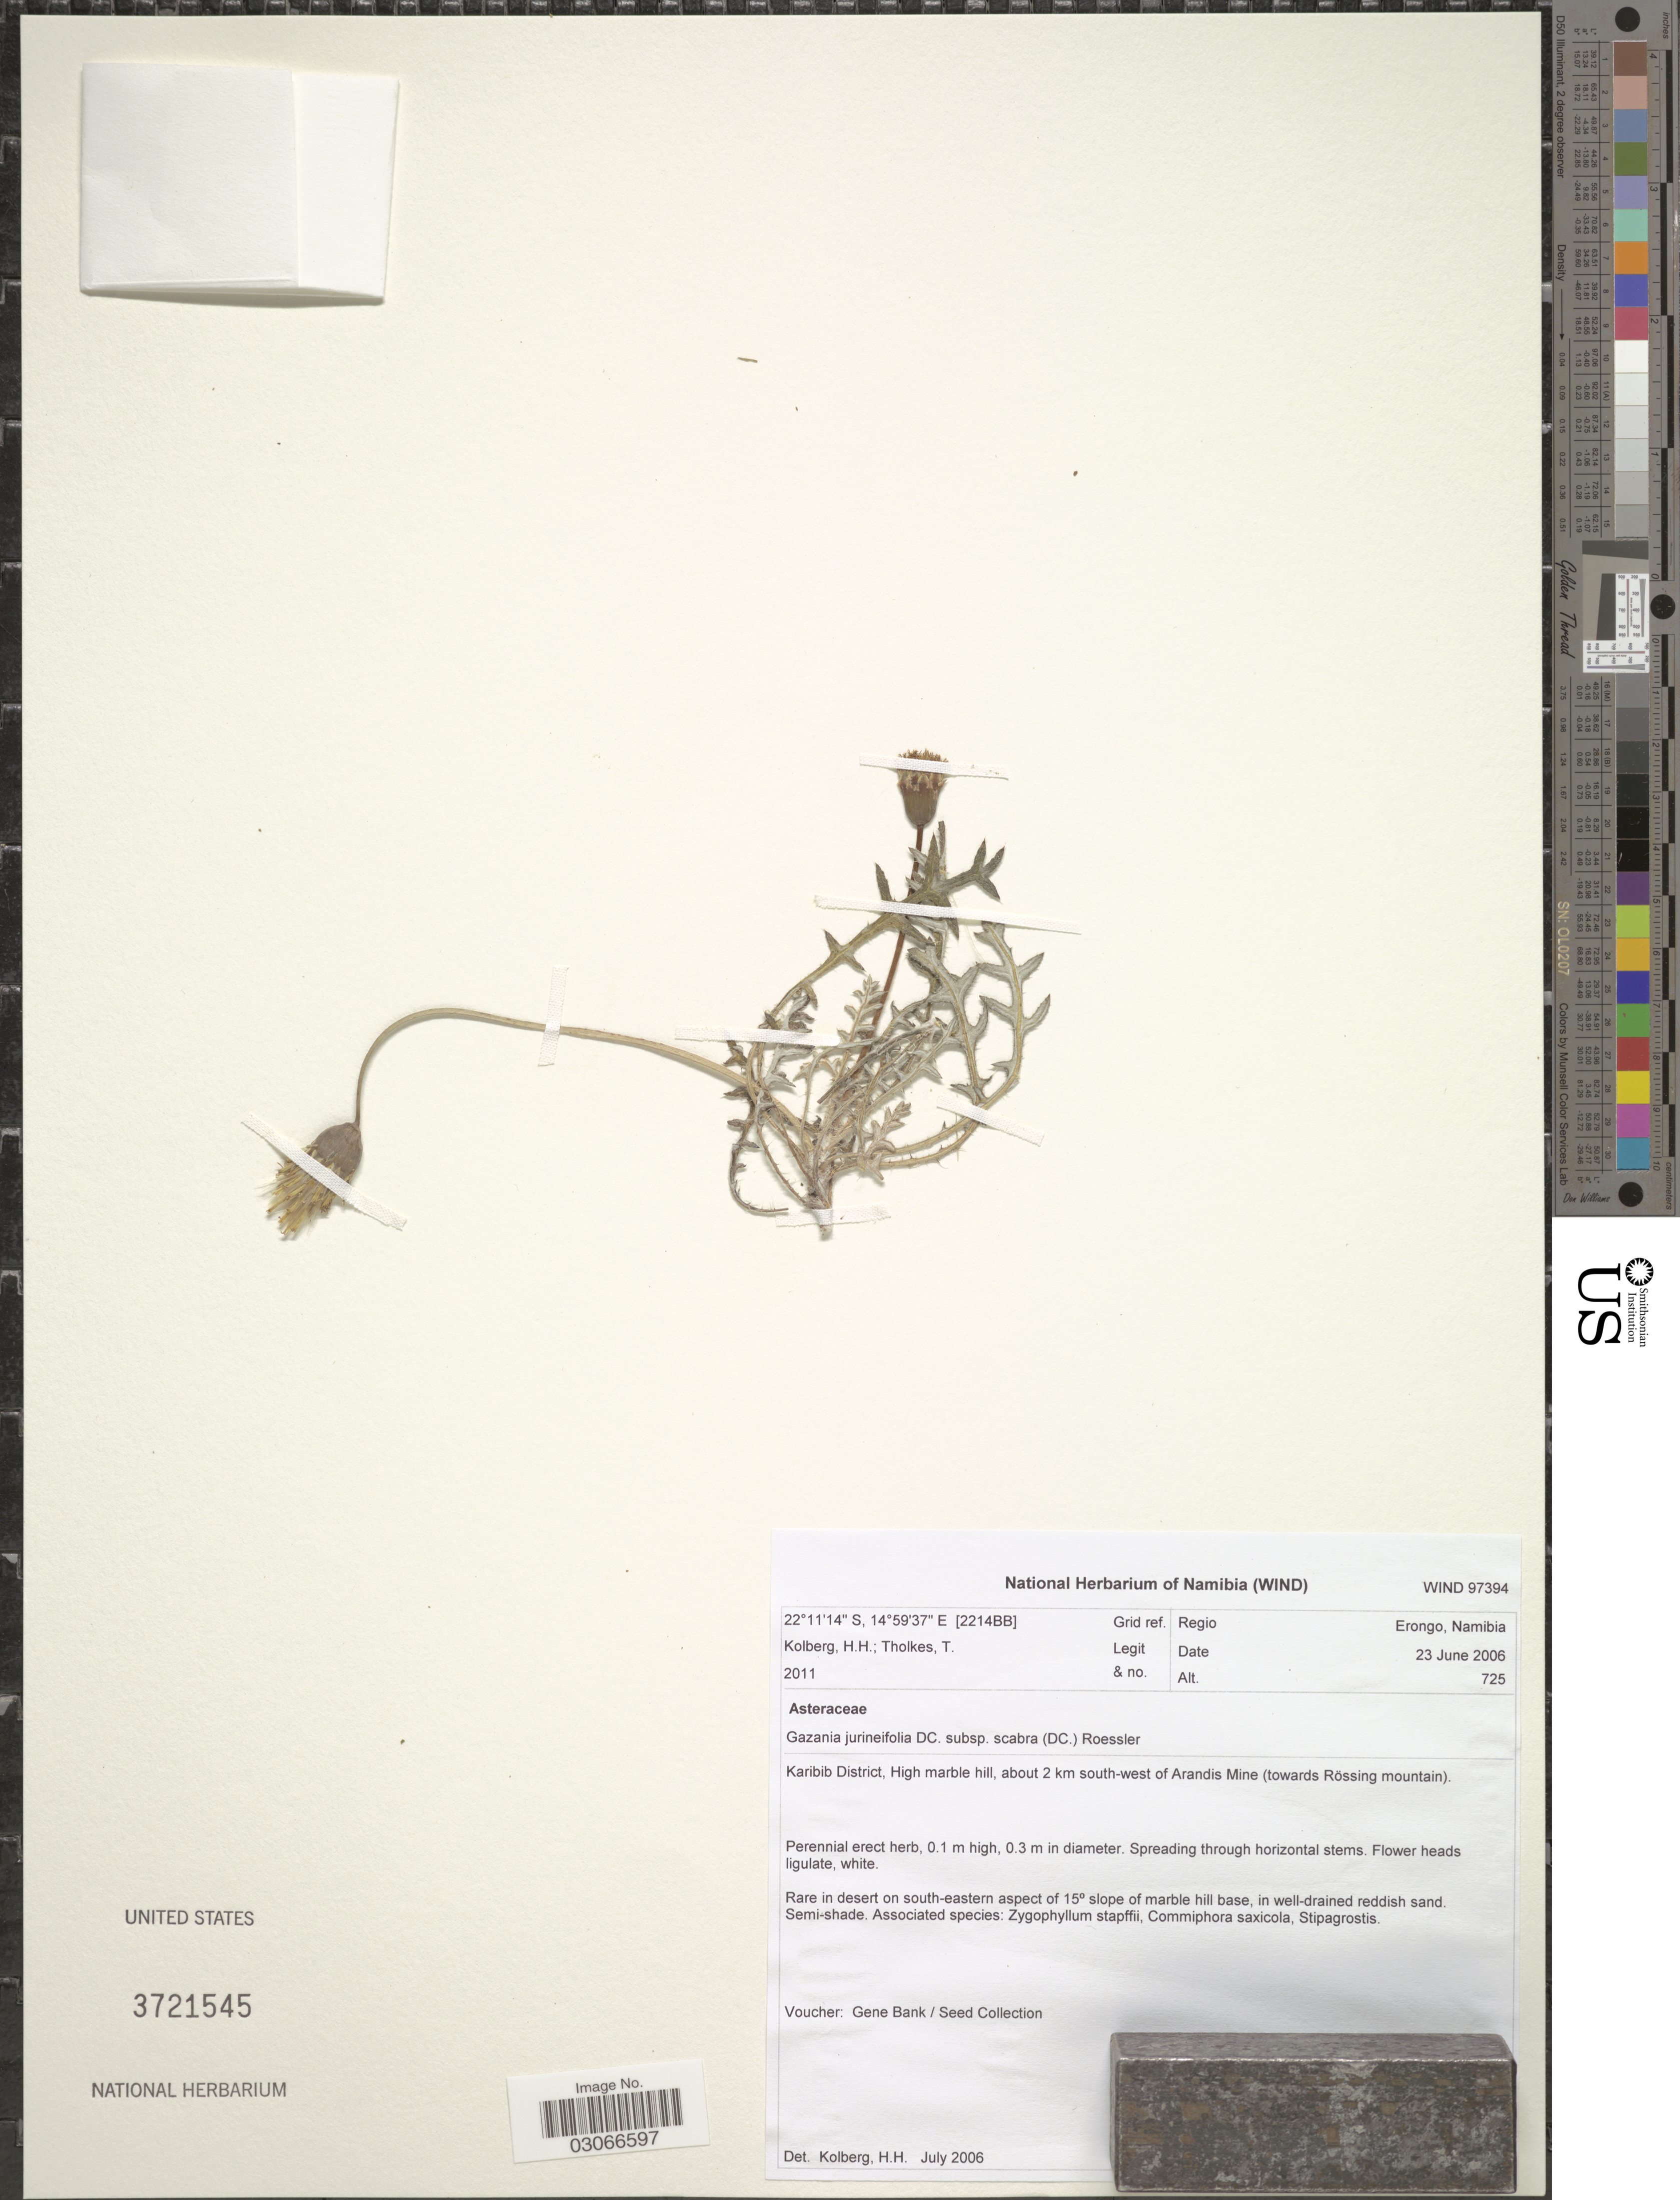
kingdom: Plantae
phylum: Tracheophyta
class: Magnoliopsida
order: Asterales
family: Asteraceae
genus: Gazania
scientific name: Gazania jurineifolia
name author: DC.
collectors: H. H. Kolberg & T. Tholkes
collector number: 2011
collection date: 2006-06-23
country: Namibia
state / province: Erongo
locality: [2214BB] Grid ref. Regio Erongo. Karibib District, High marble hill, about 2 km south-west of Arandis Mine (towards Rössing mountain)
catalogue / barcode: US 3721545